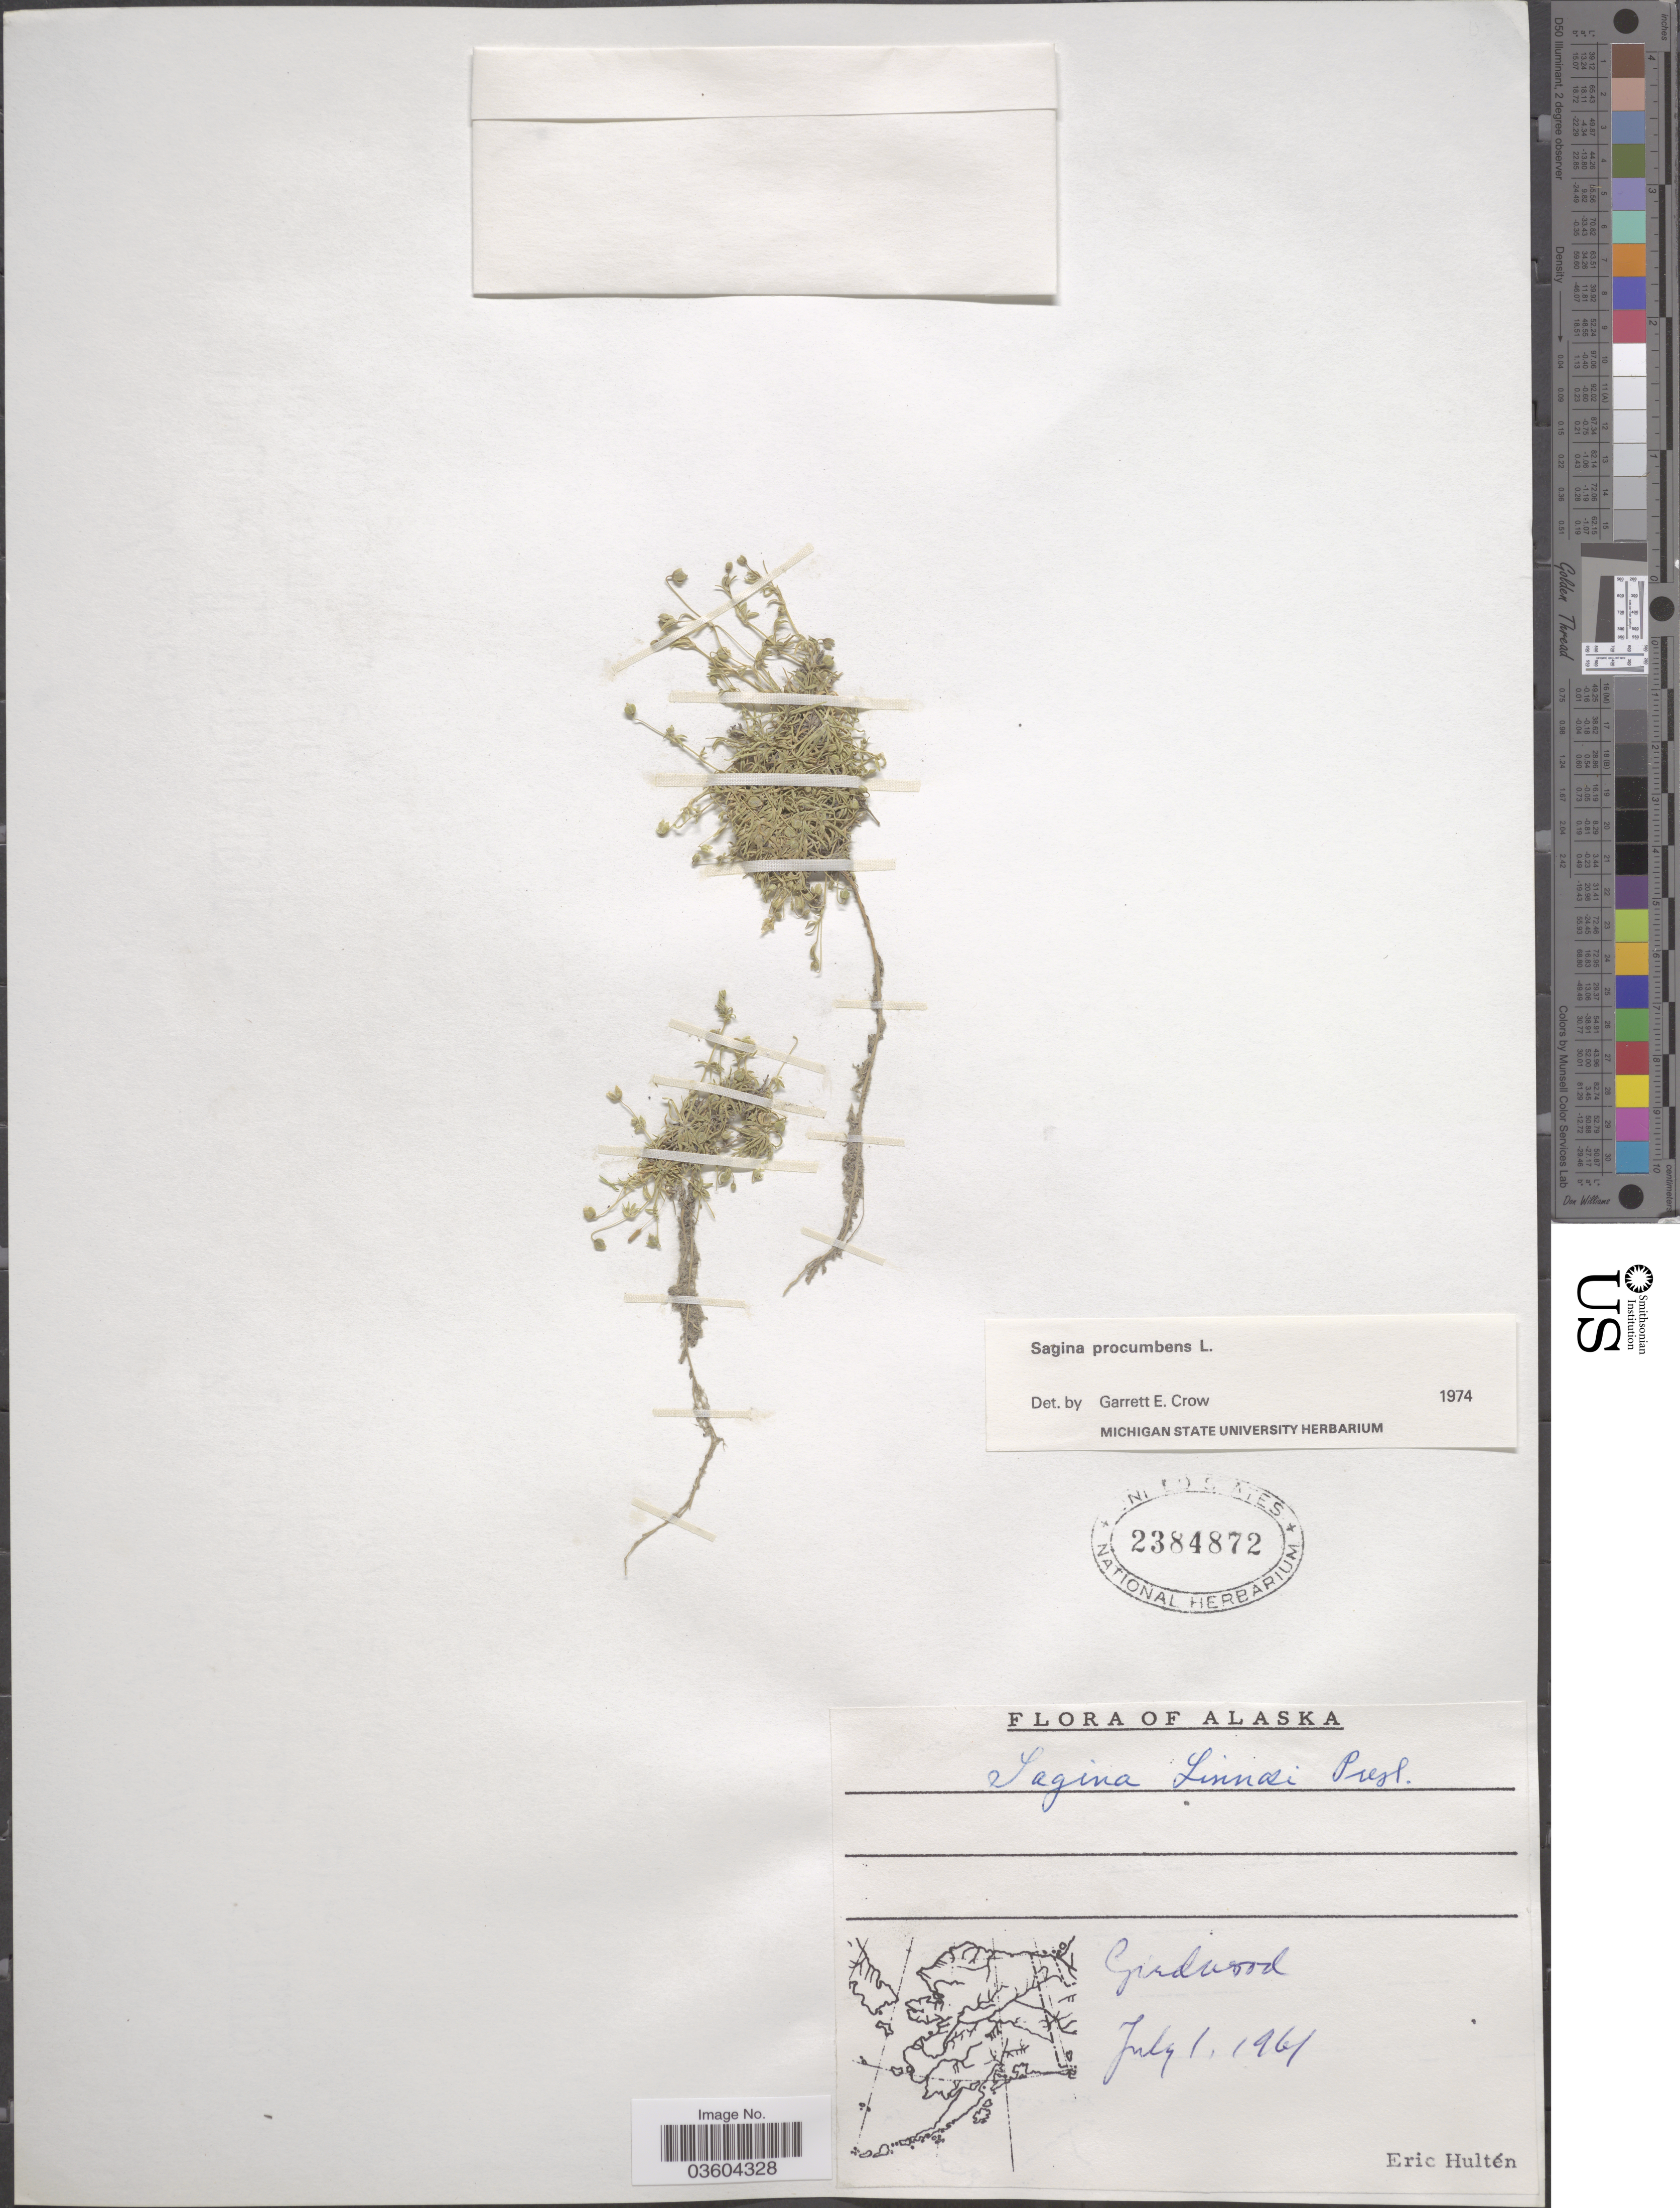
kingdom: Plantae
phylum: Tracheophyta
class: Magnoliopsida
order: Caryophyllales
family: Caryophyllaceae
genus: Sagina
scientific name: Sagina procumbens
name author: L.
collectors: E. G. Hultén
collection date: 1961-07-01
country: United States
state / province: Alaska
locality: Girdwood.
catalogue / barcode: US 2384872